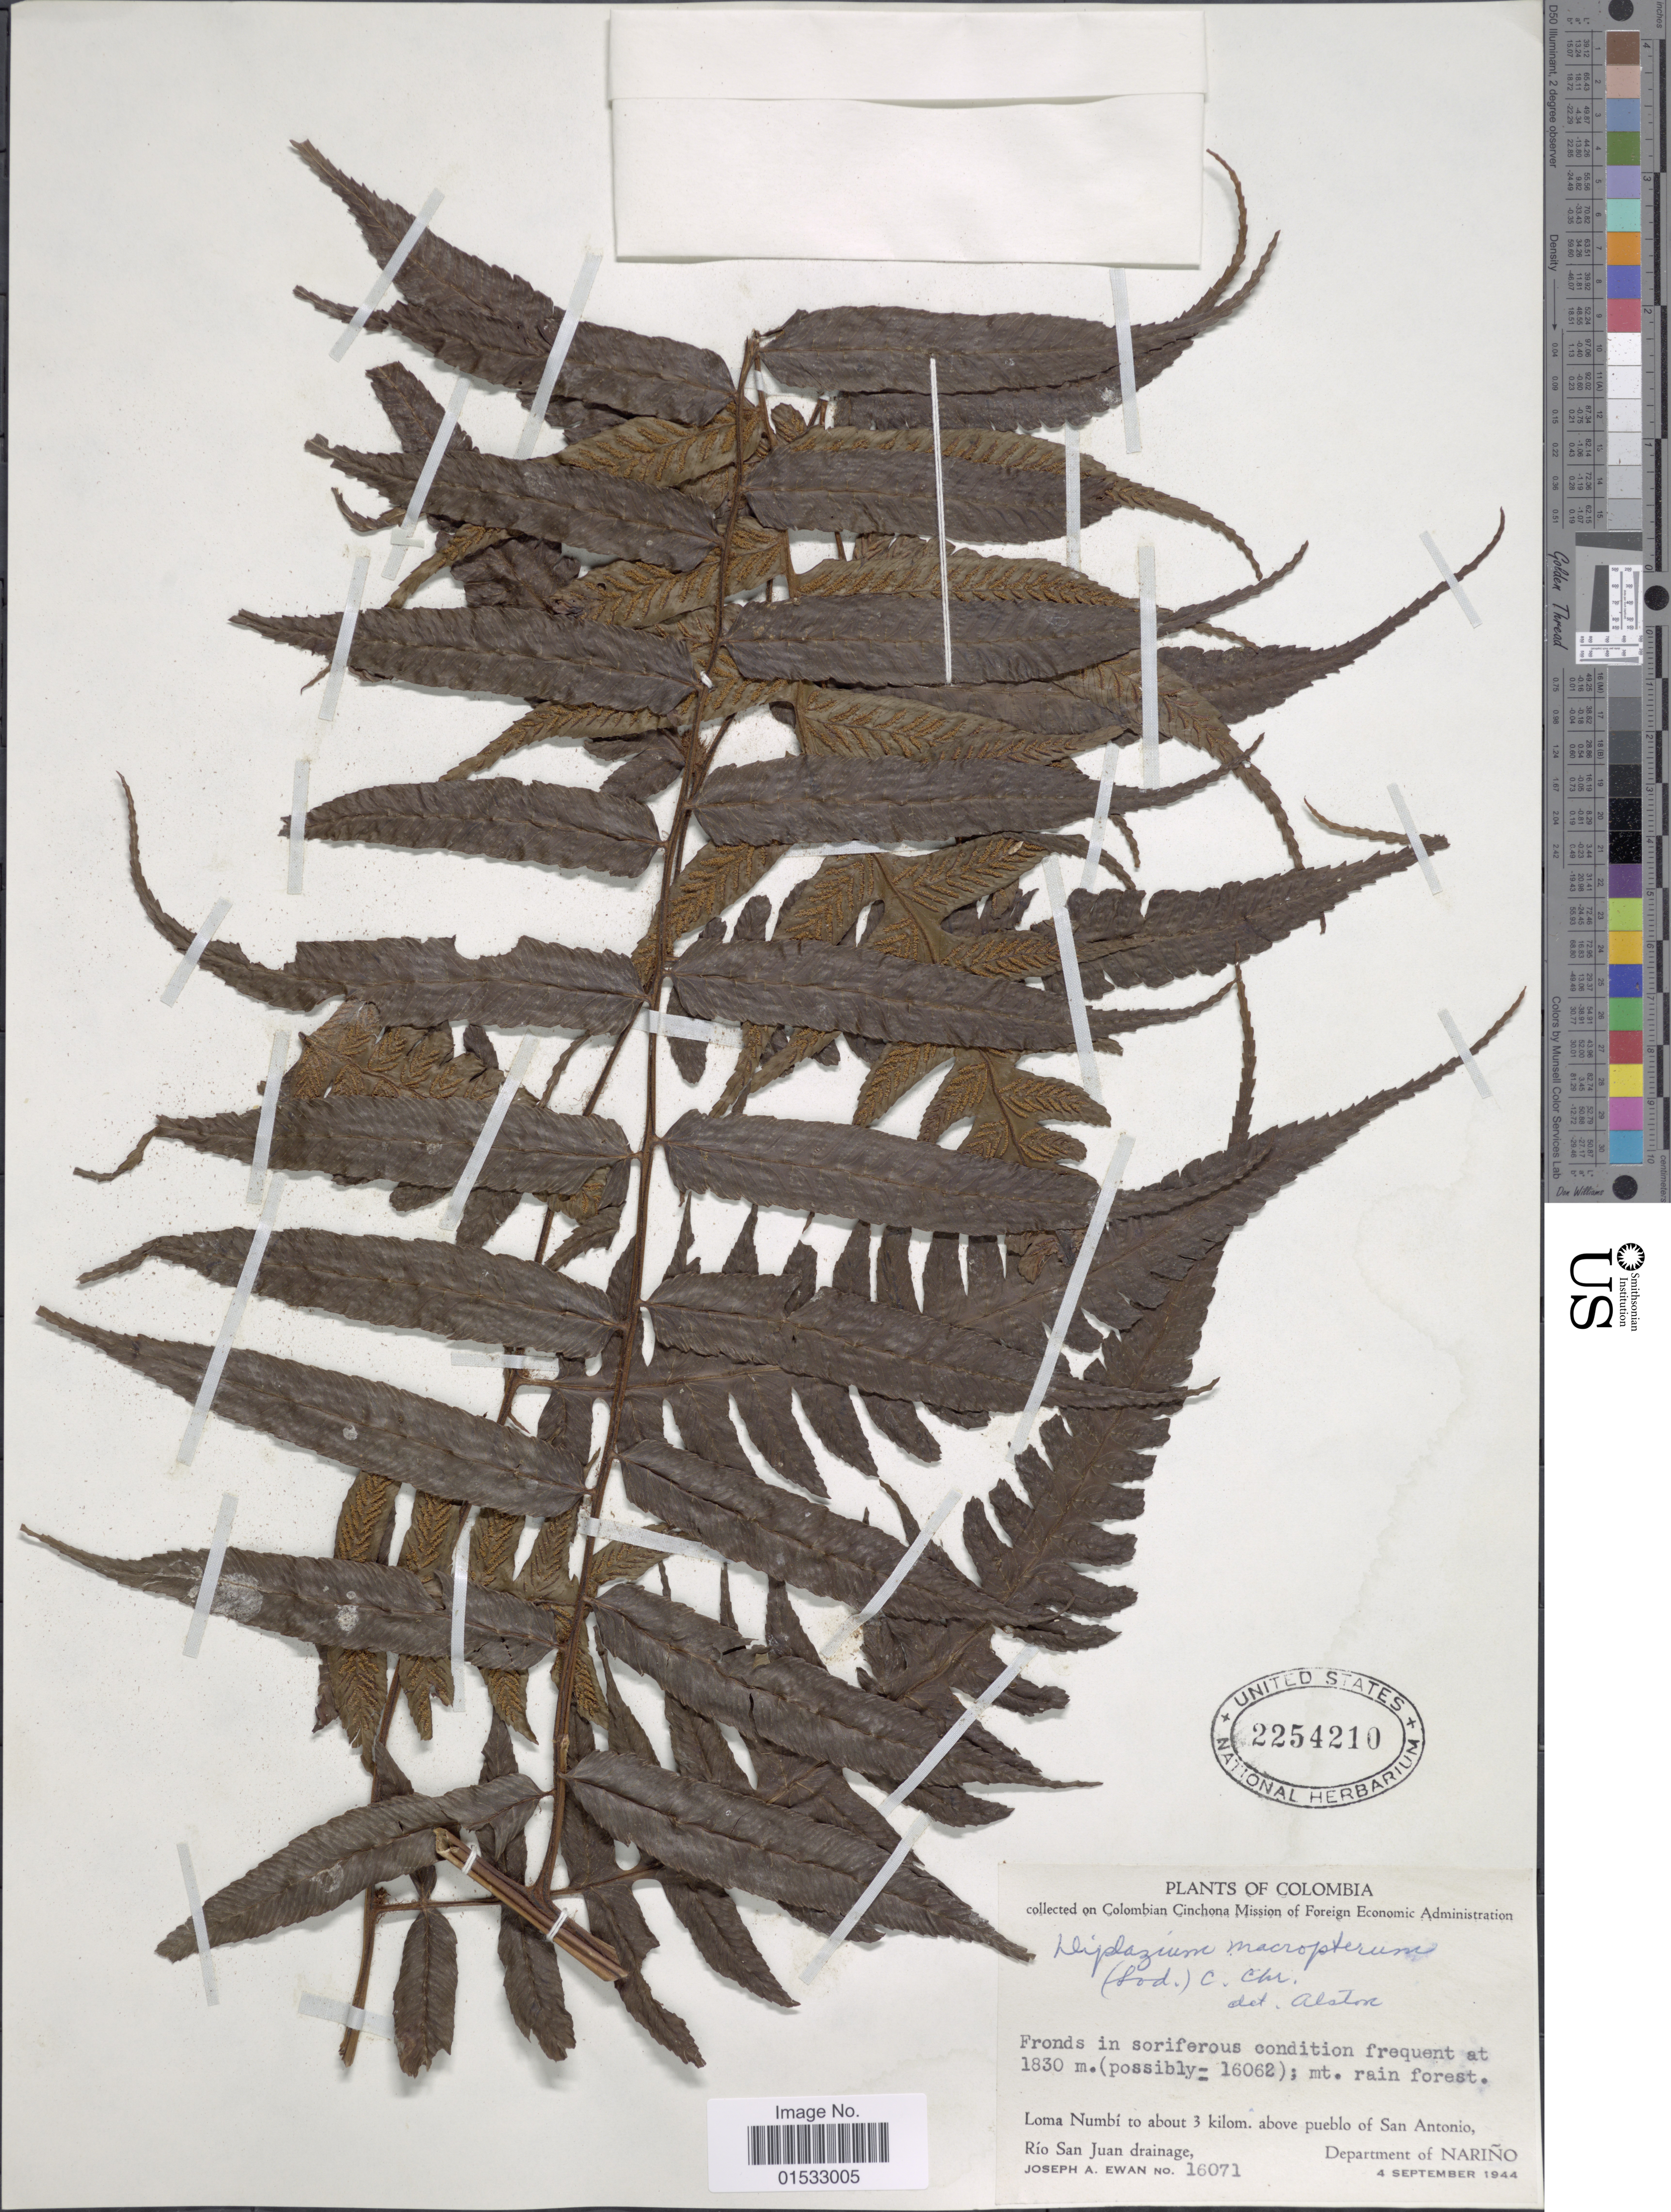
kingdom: Plantae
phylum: Tracheophyta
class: Polypodiopsida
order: Polypodiales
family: Athyriaceae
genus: Diplazium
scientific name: Diplazium macropterum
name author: (Sodiro) C. Chr.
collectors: J. A. Ewan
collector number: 16071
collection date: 1944-09-04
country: Colombia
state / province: Nariño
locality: Mt. rain forest, Loma Numbí to about 3 kilom. above pueblo of San Antonio, Río San Juan drainage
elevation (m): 1830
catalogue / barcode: US 2254210